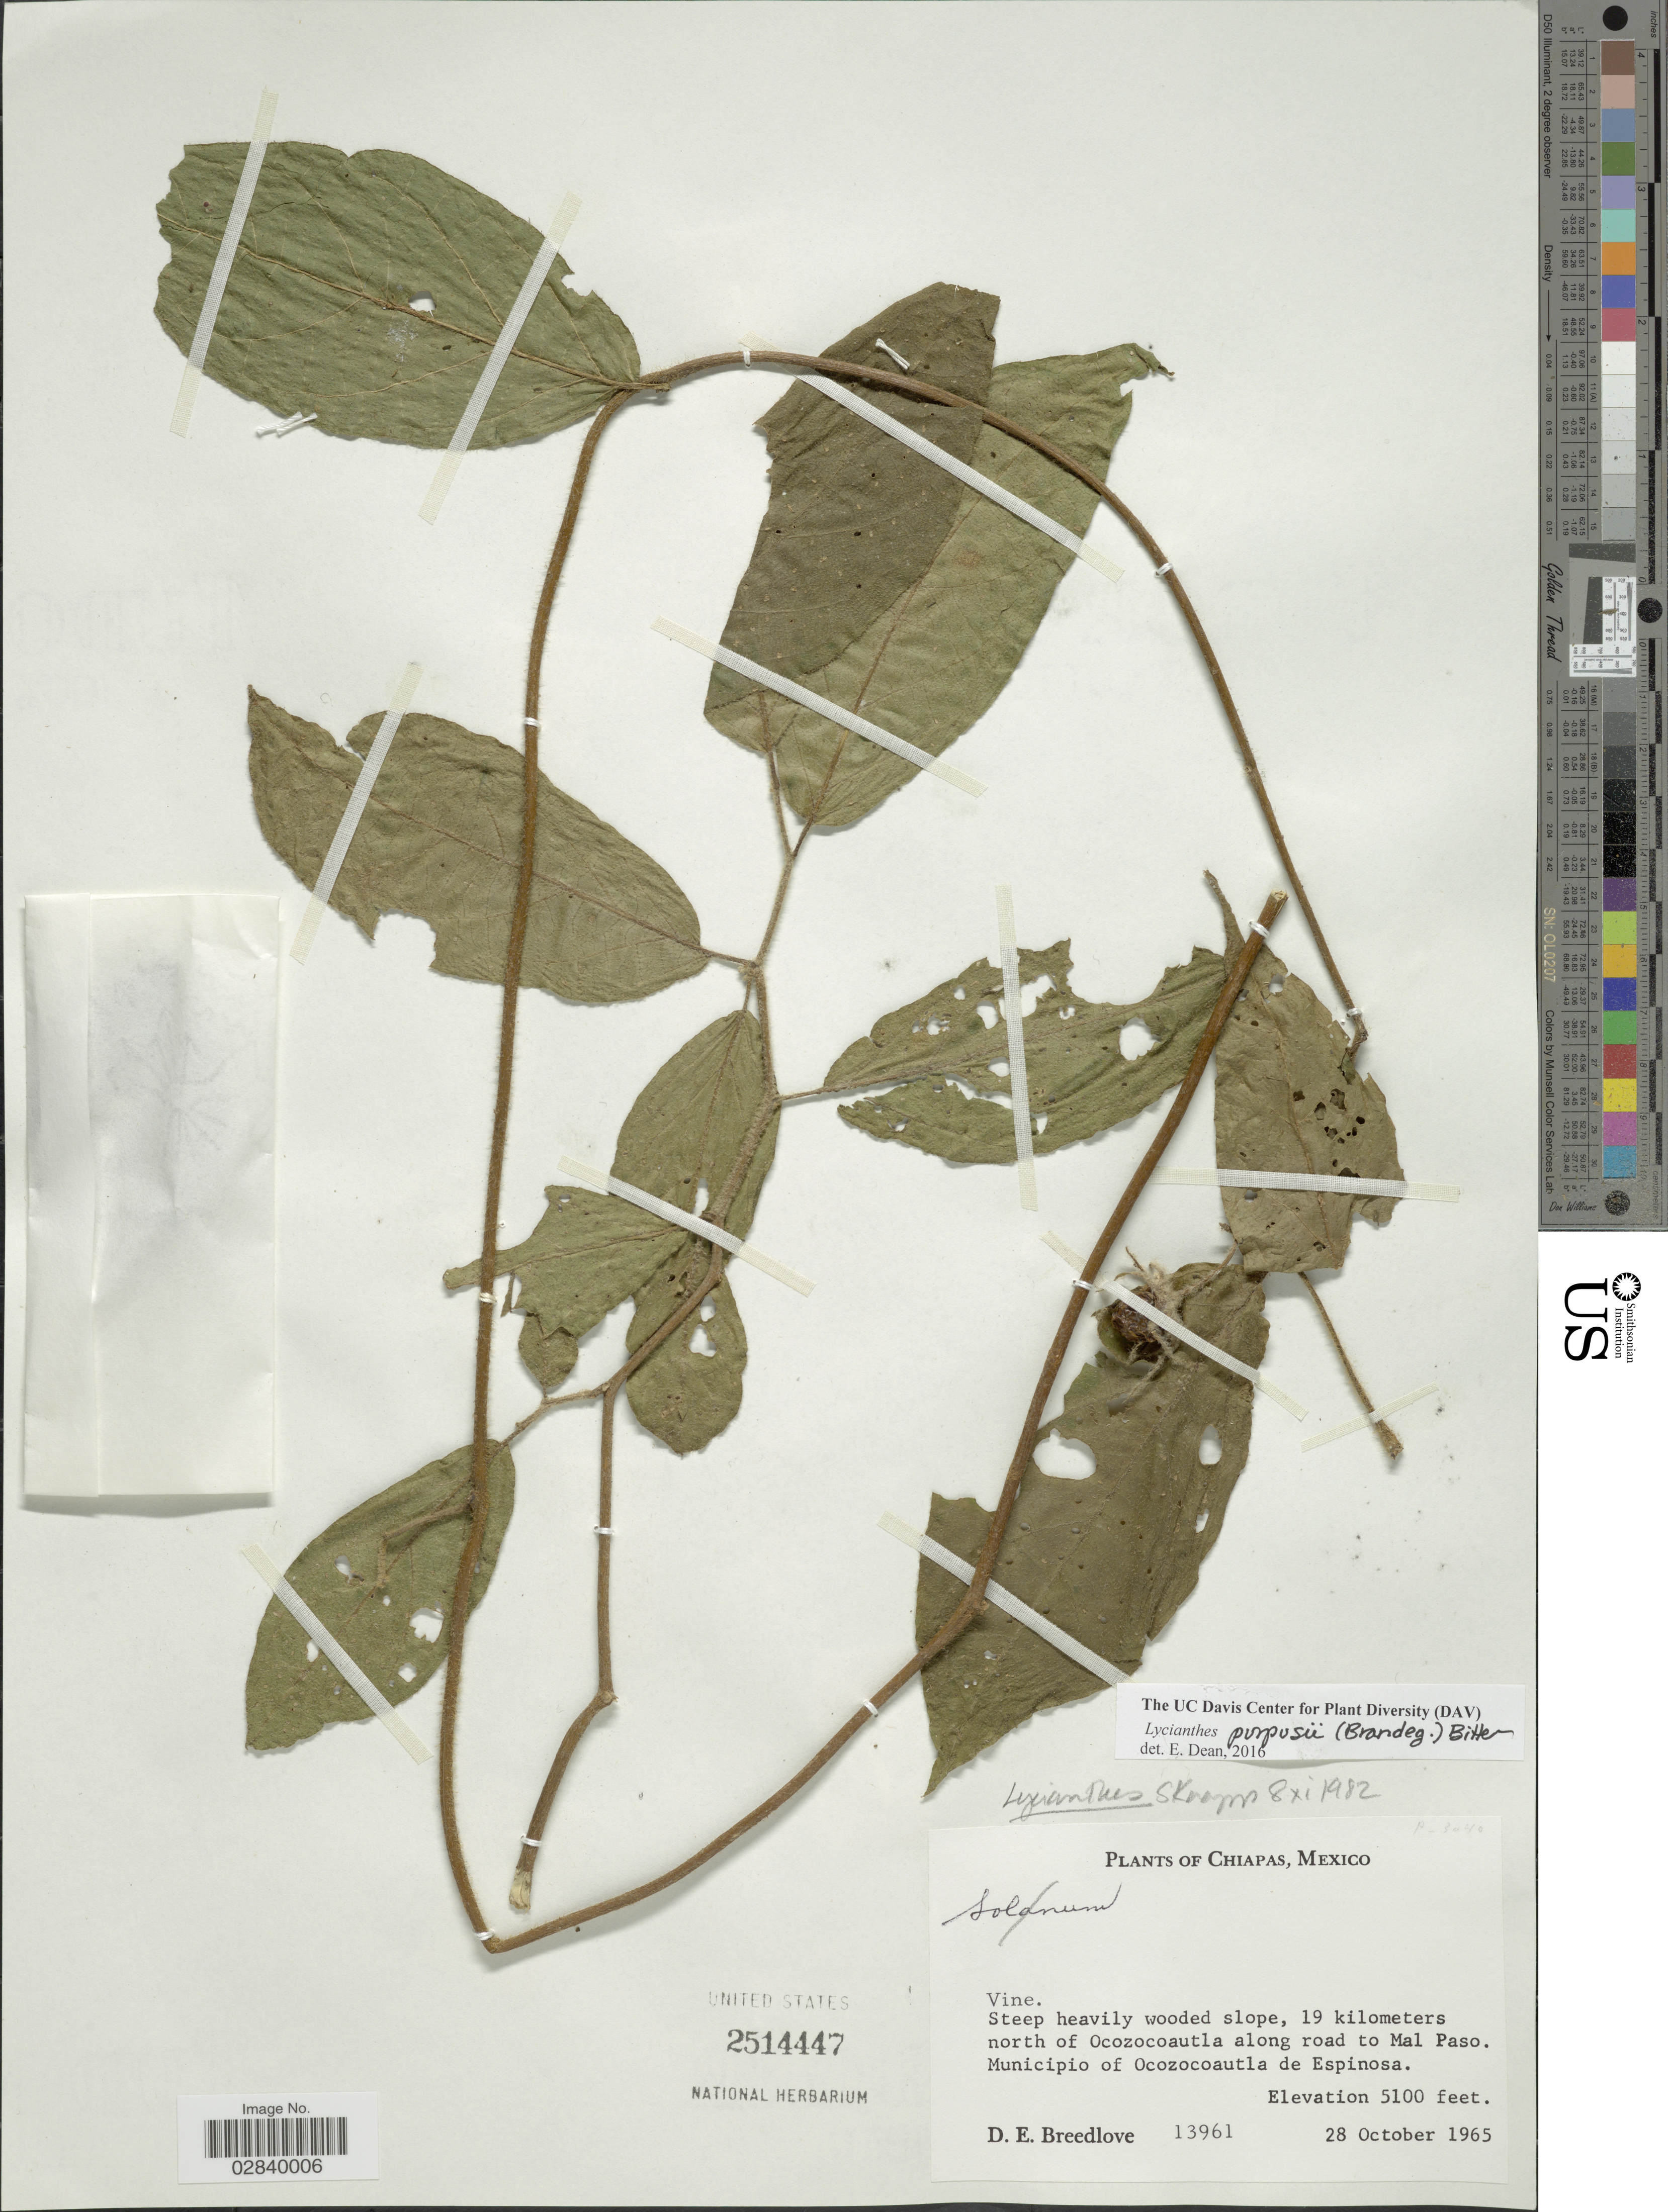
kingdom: Plantae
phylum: Tracheophyta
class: Magnoliopsida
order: Solanales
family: Solanaceae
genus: Lycianthes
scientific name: Lycianthes purpusii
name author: (Brandegee) Bitter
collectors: D. E. Breedlove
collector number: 13961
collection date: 1965-10-28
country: Mexico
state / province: Chiapas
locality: Steep heavily wooded slope, 19 kilometers north of Ocozocoautla along road to Mal Paso. Municipio of Ocozocoautla de Espinosa.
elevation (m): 1554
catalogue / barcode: US 2514447